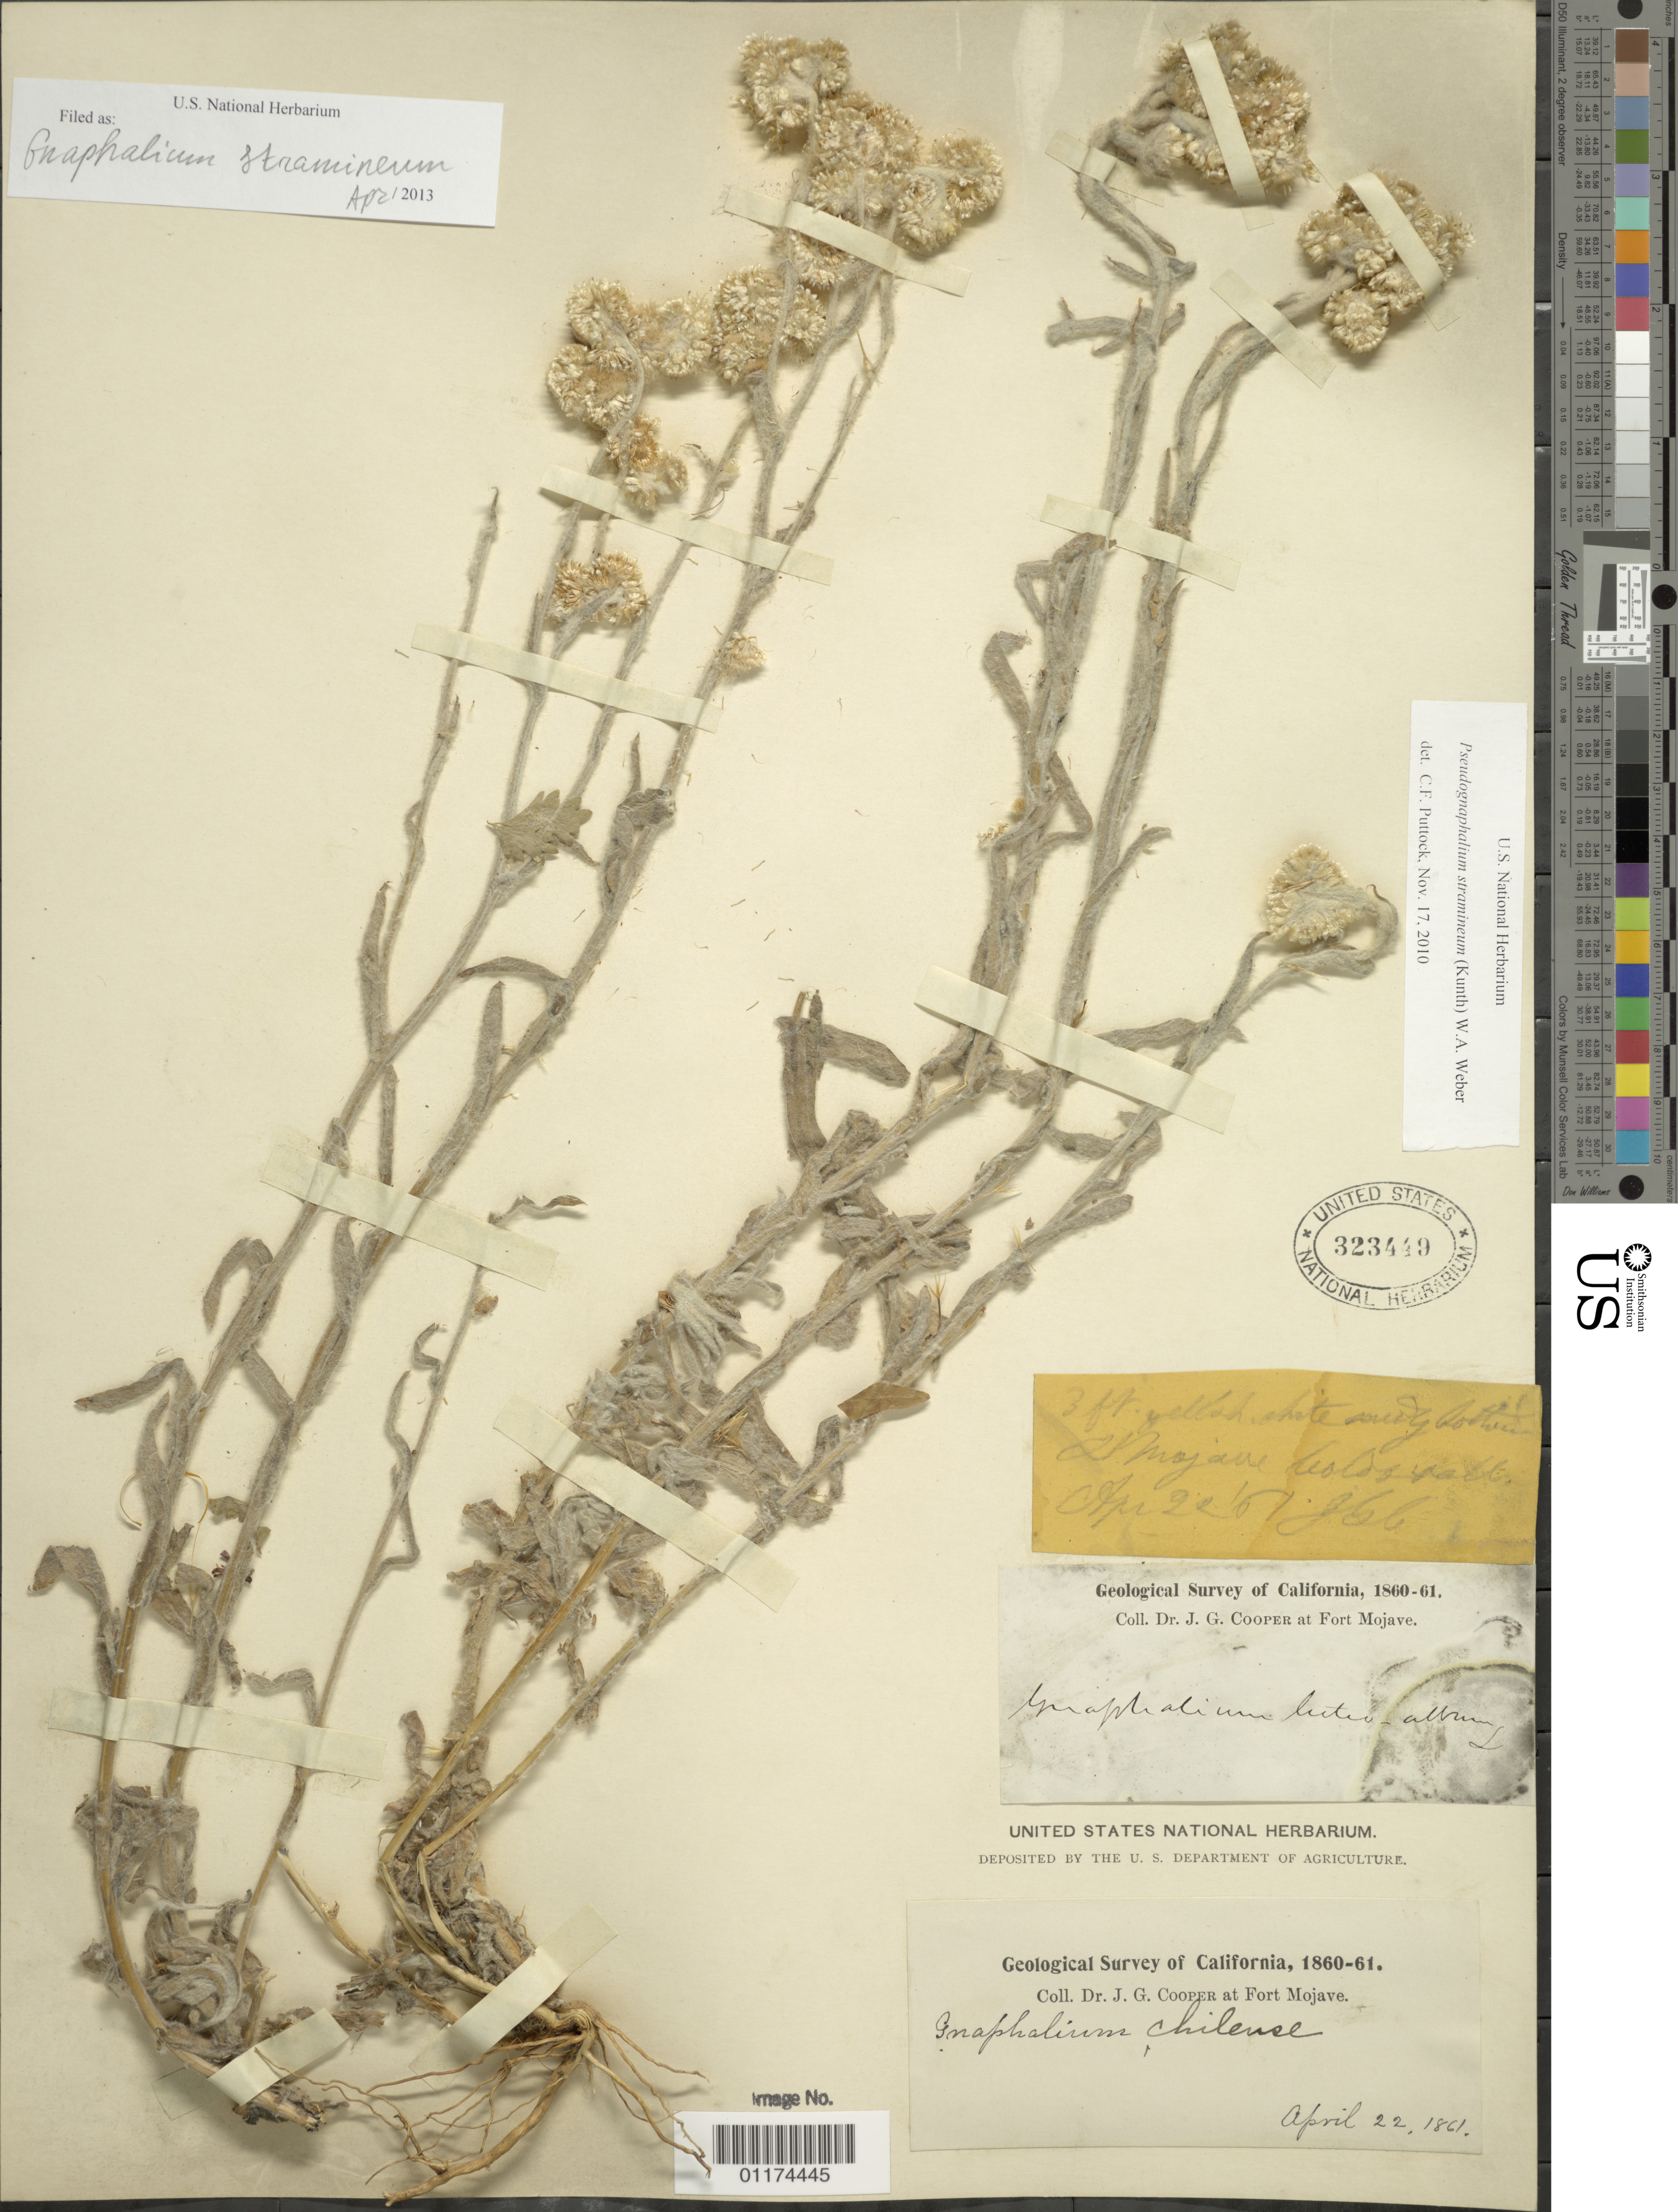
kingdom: Plantae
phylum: Tracheophyta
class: Magnoliopsida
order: Asterales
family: Asteraceae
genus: Pseudognaphalium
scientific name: Pseudognaphalium stramineum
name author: (Kunth) Anderb.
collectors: J. G. Cooper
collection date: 1861-04-22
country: United States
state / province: California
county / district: San Bernardino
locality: Fort Mojave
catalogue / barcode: US 323449